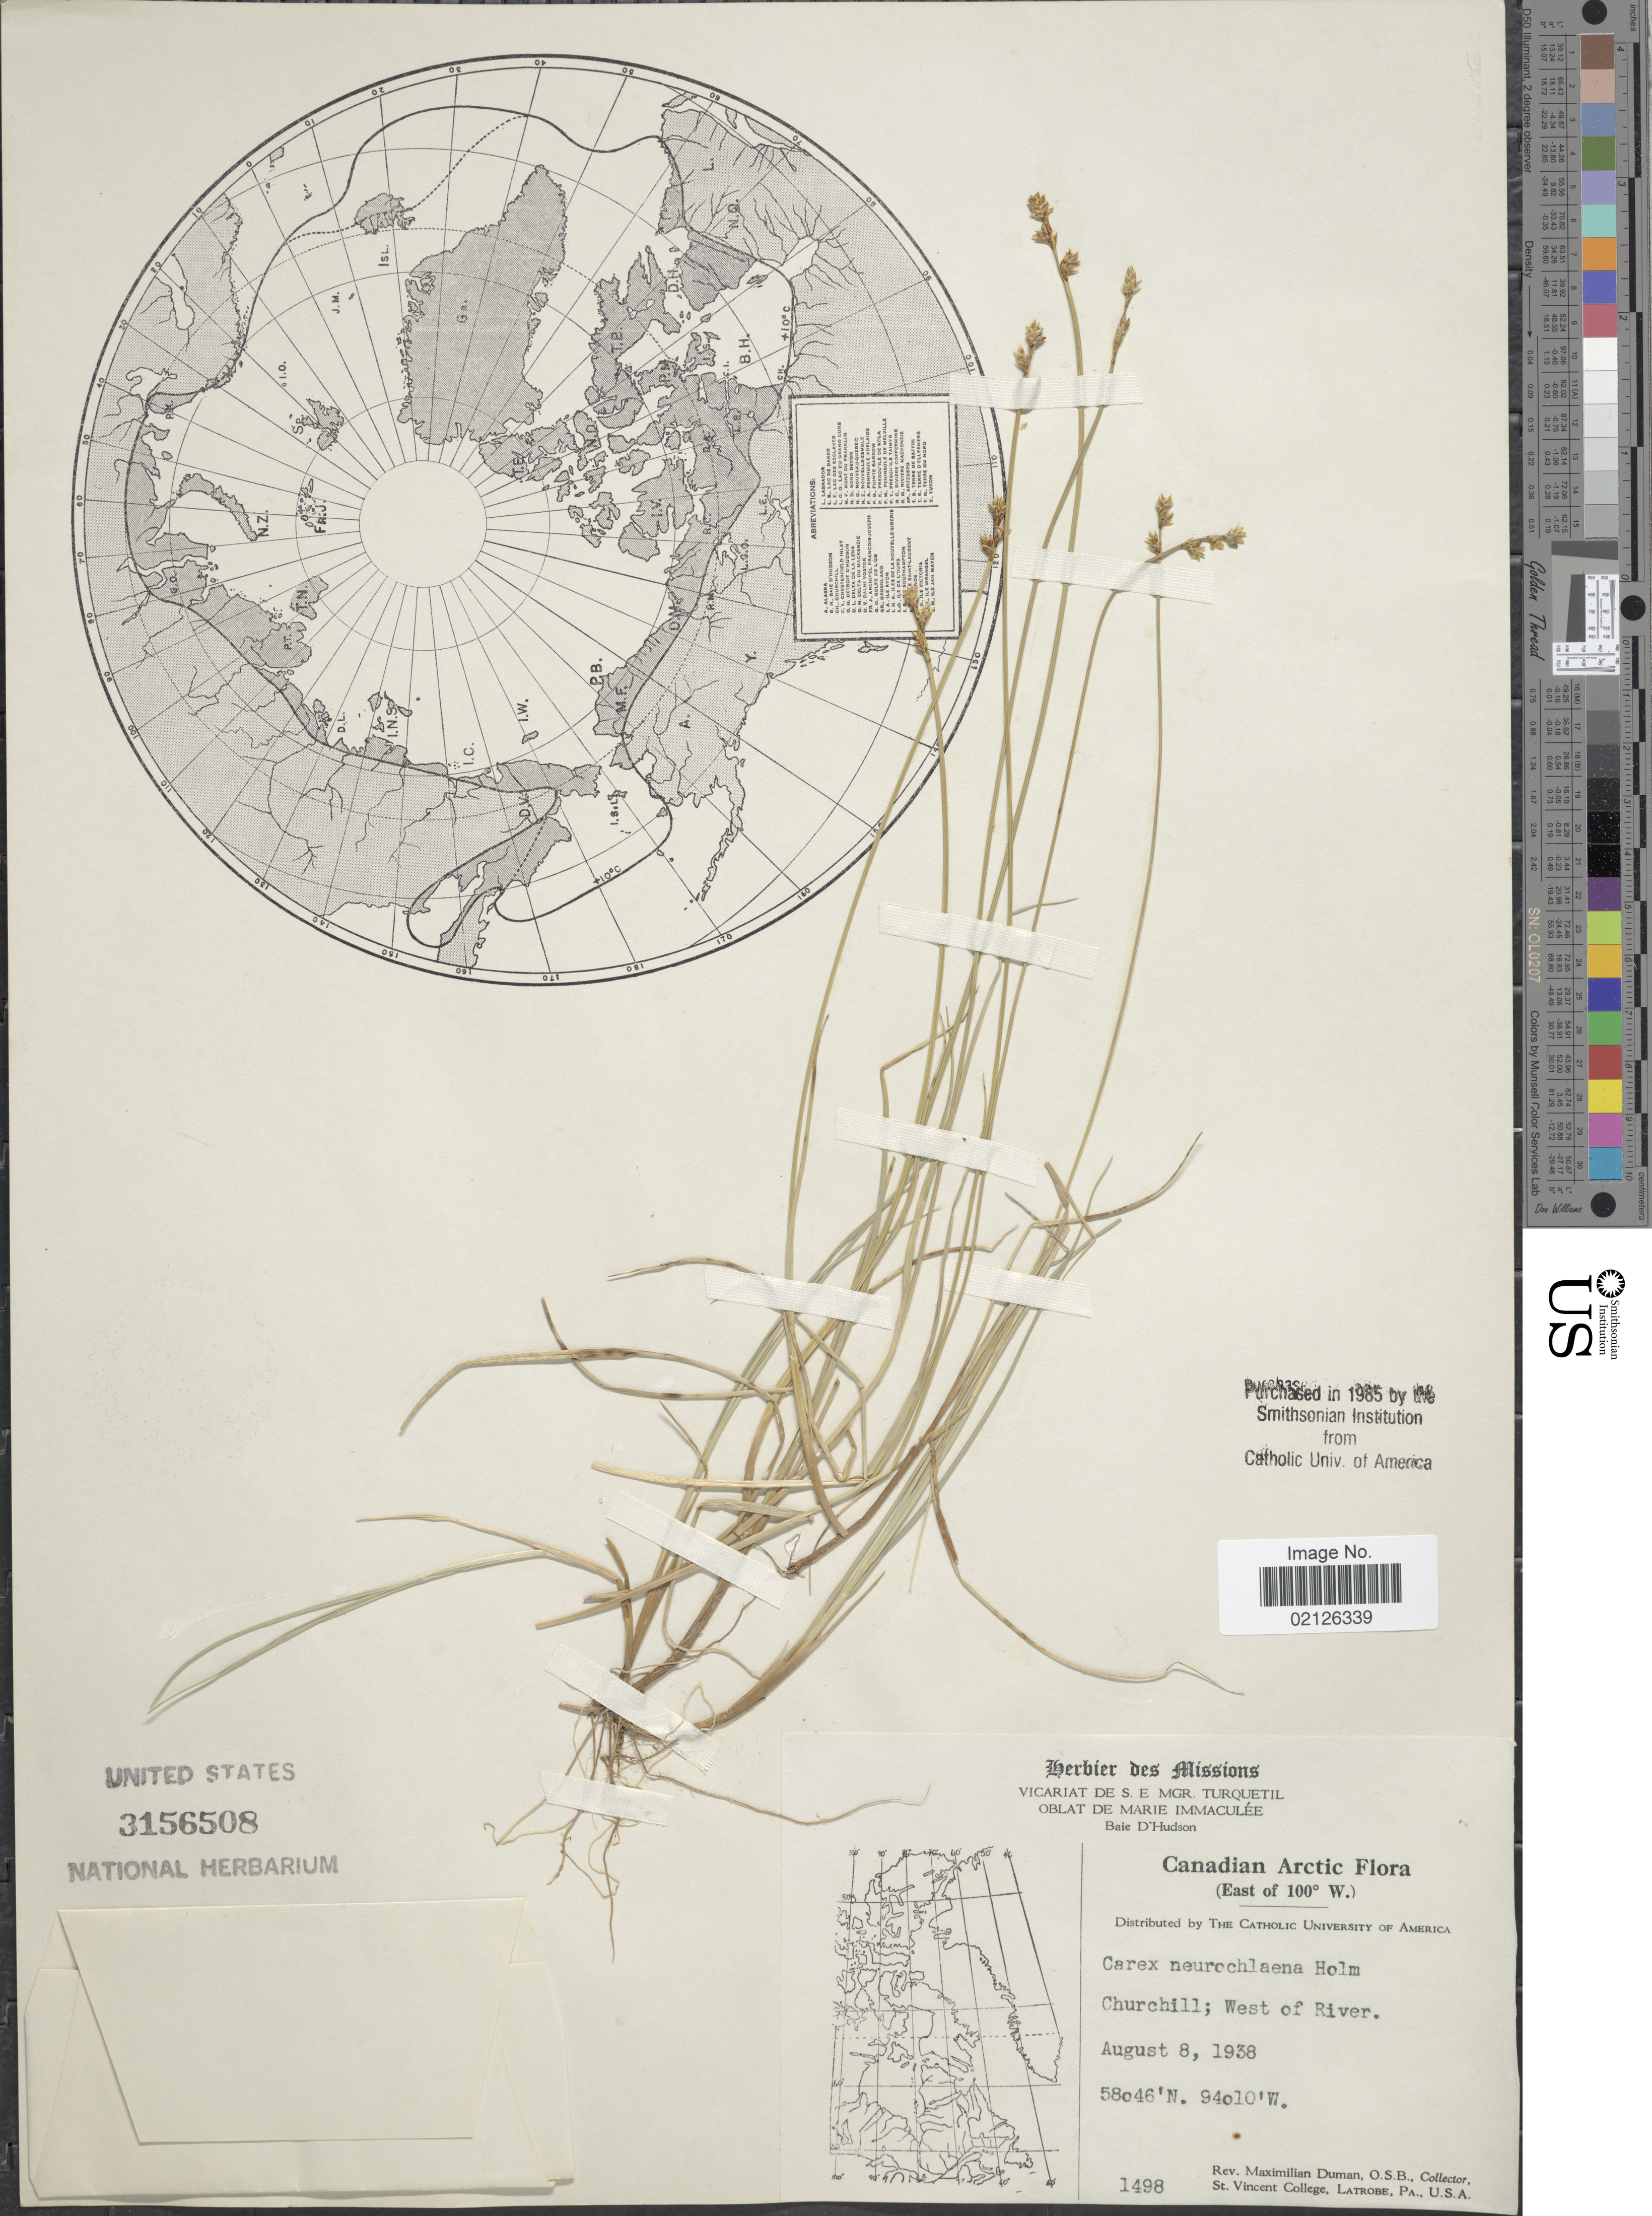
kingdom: Plantae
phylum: Tracheophyta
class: Liliopsida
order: Poales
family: Cyperaceae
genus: Carex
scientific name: Carex heleonastes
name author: Ehrh. ex L. f.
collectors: M. Duman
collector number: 1498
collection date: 1938-08-08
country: Canada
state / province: Manitoba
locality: Canadian Arctic (East of 100° W) Churchill; West of River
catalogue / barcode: US 3156508